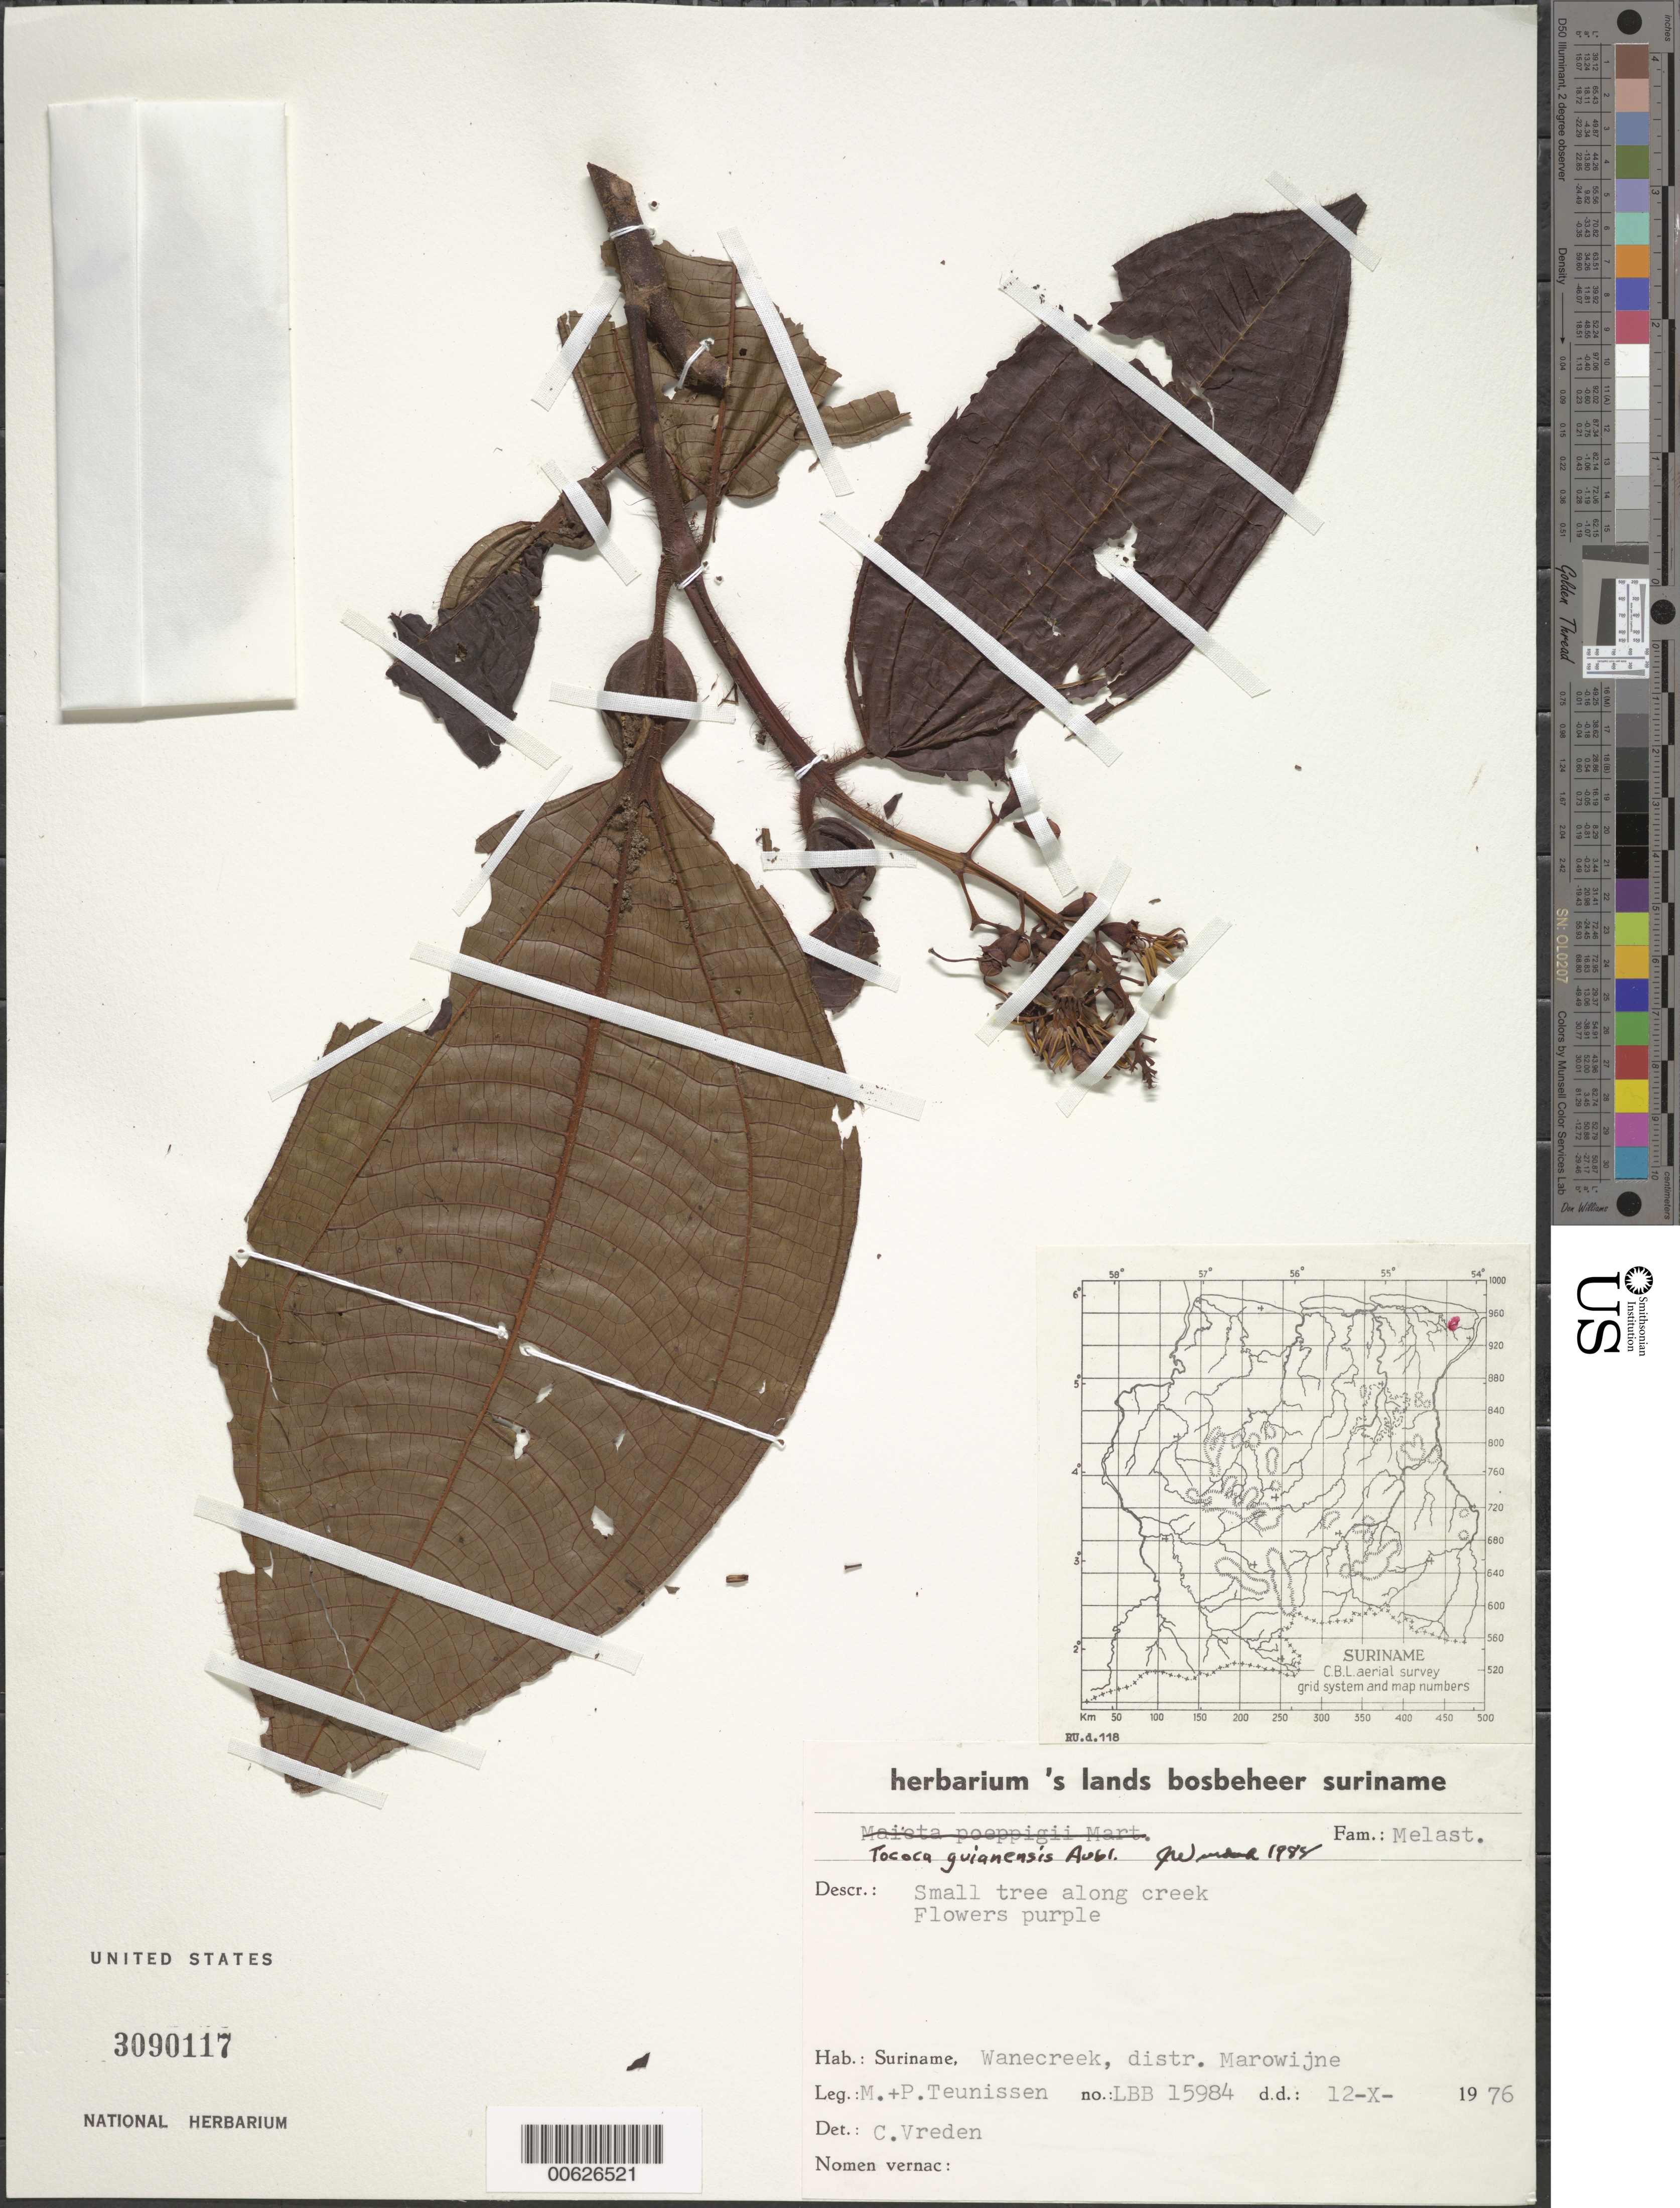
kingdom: Plantae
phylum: Tracheophyta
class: Magnoliopsida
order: Myrtales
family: Melastomataceae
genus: Tococa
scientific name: Tococa guianensis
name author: Aubl.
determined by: Wurdack, John J., (US), US (UNITED STATES)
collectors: P. Teunissen & M. Teunissen-werkhoven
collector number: LBB 15984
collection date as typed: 12-Oct-76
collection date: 1976-10-12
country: Suriname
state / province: Marowijne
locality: Wanecreek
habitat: Along creek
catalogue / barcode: US 3090117